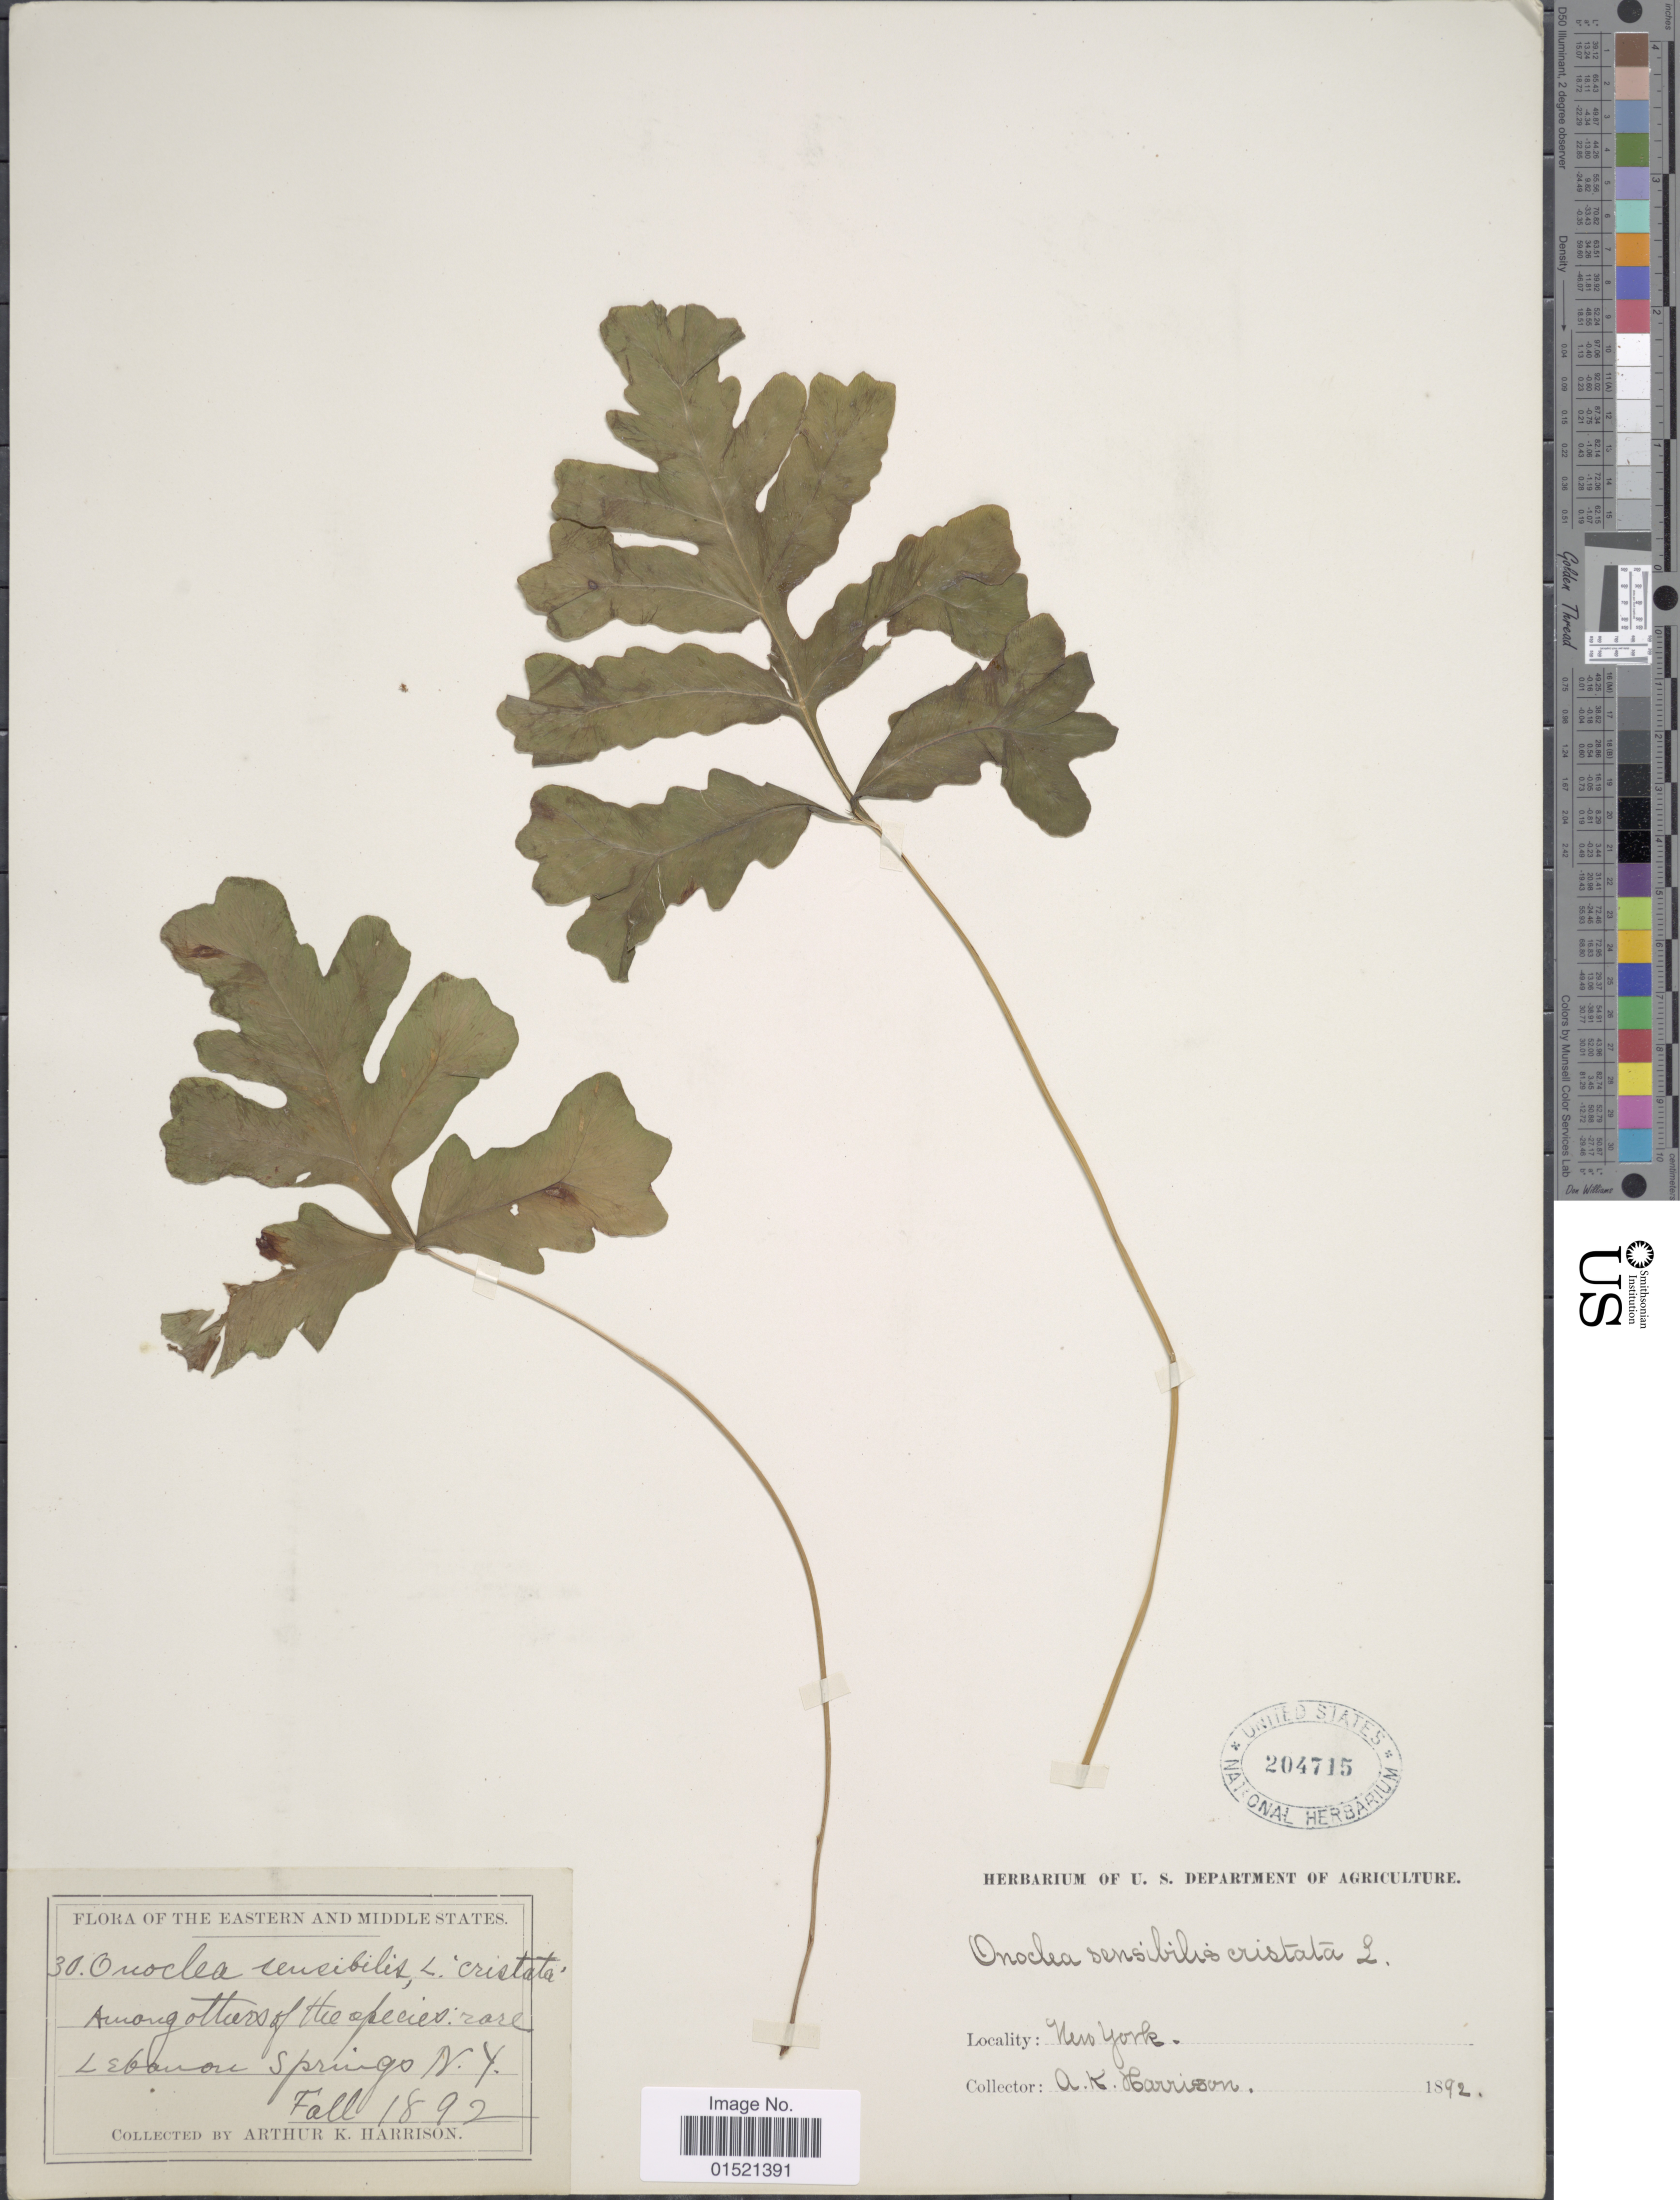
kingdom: Plantae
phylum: Tracheophyta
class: Polypodiopsida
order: Polypodiales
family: Onocleaceae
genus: Onoclea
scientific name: Onoclea sensibilis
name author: L.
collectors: A. K. Harrison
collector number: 30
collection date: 1892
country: United States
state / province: New York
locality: Among others the species: rare Lebanon Springs N.Y. Fall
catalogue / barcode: US 204715